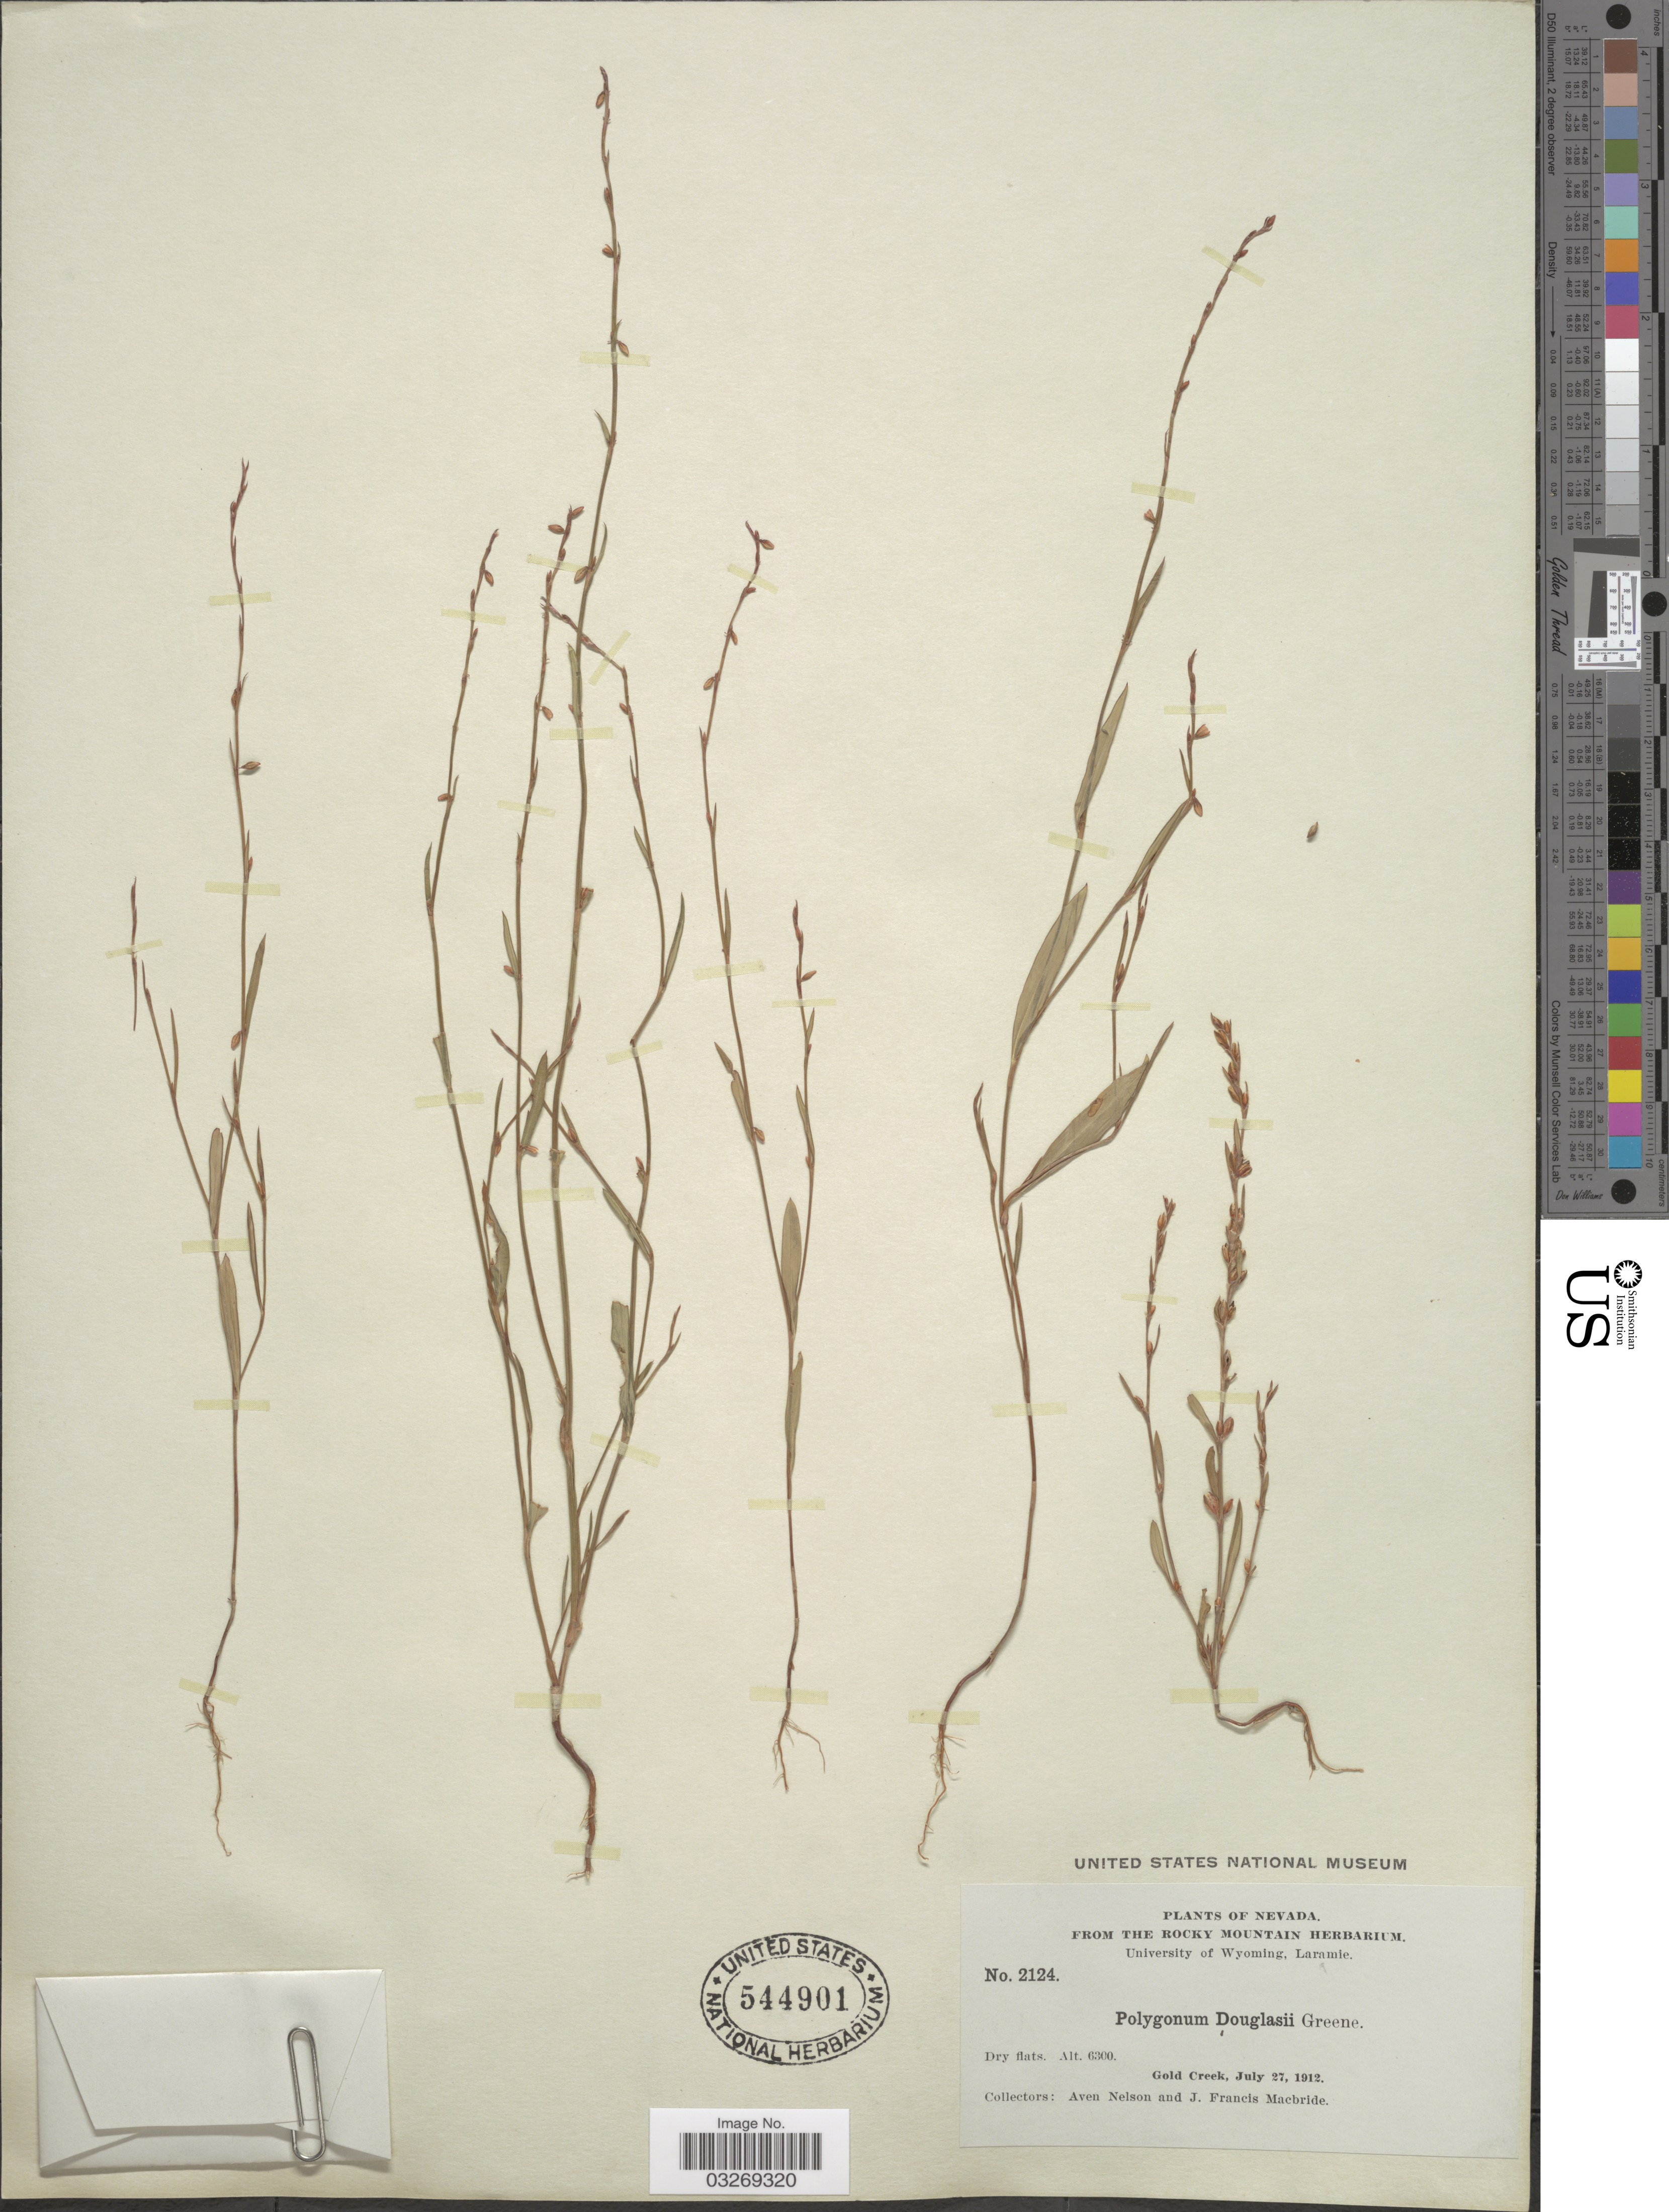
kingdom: Plantae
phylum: Tracheophyta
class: Magnoliopsida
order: Caryophyllales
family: Polygonaceae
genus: Polygonum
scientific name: Polygonum douglasii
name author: Greene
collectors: A. Nelson & J. F. Macbride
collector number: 2124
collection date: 1912-07-27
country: United States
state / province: Nevada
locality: Gold Creek.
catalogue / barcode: US 544901